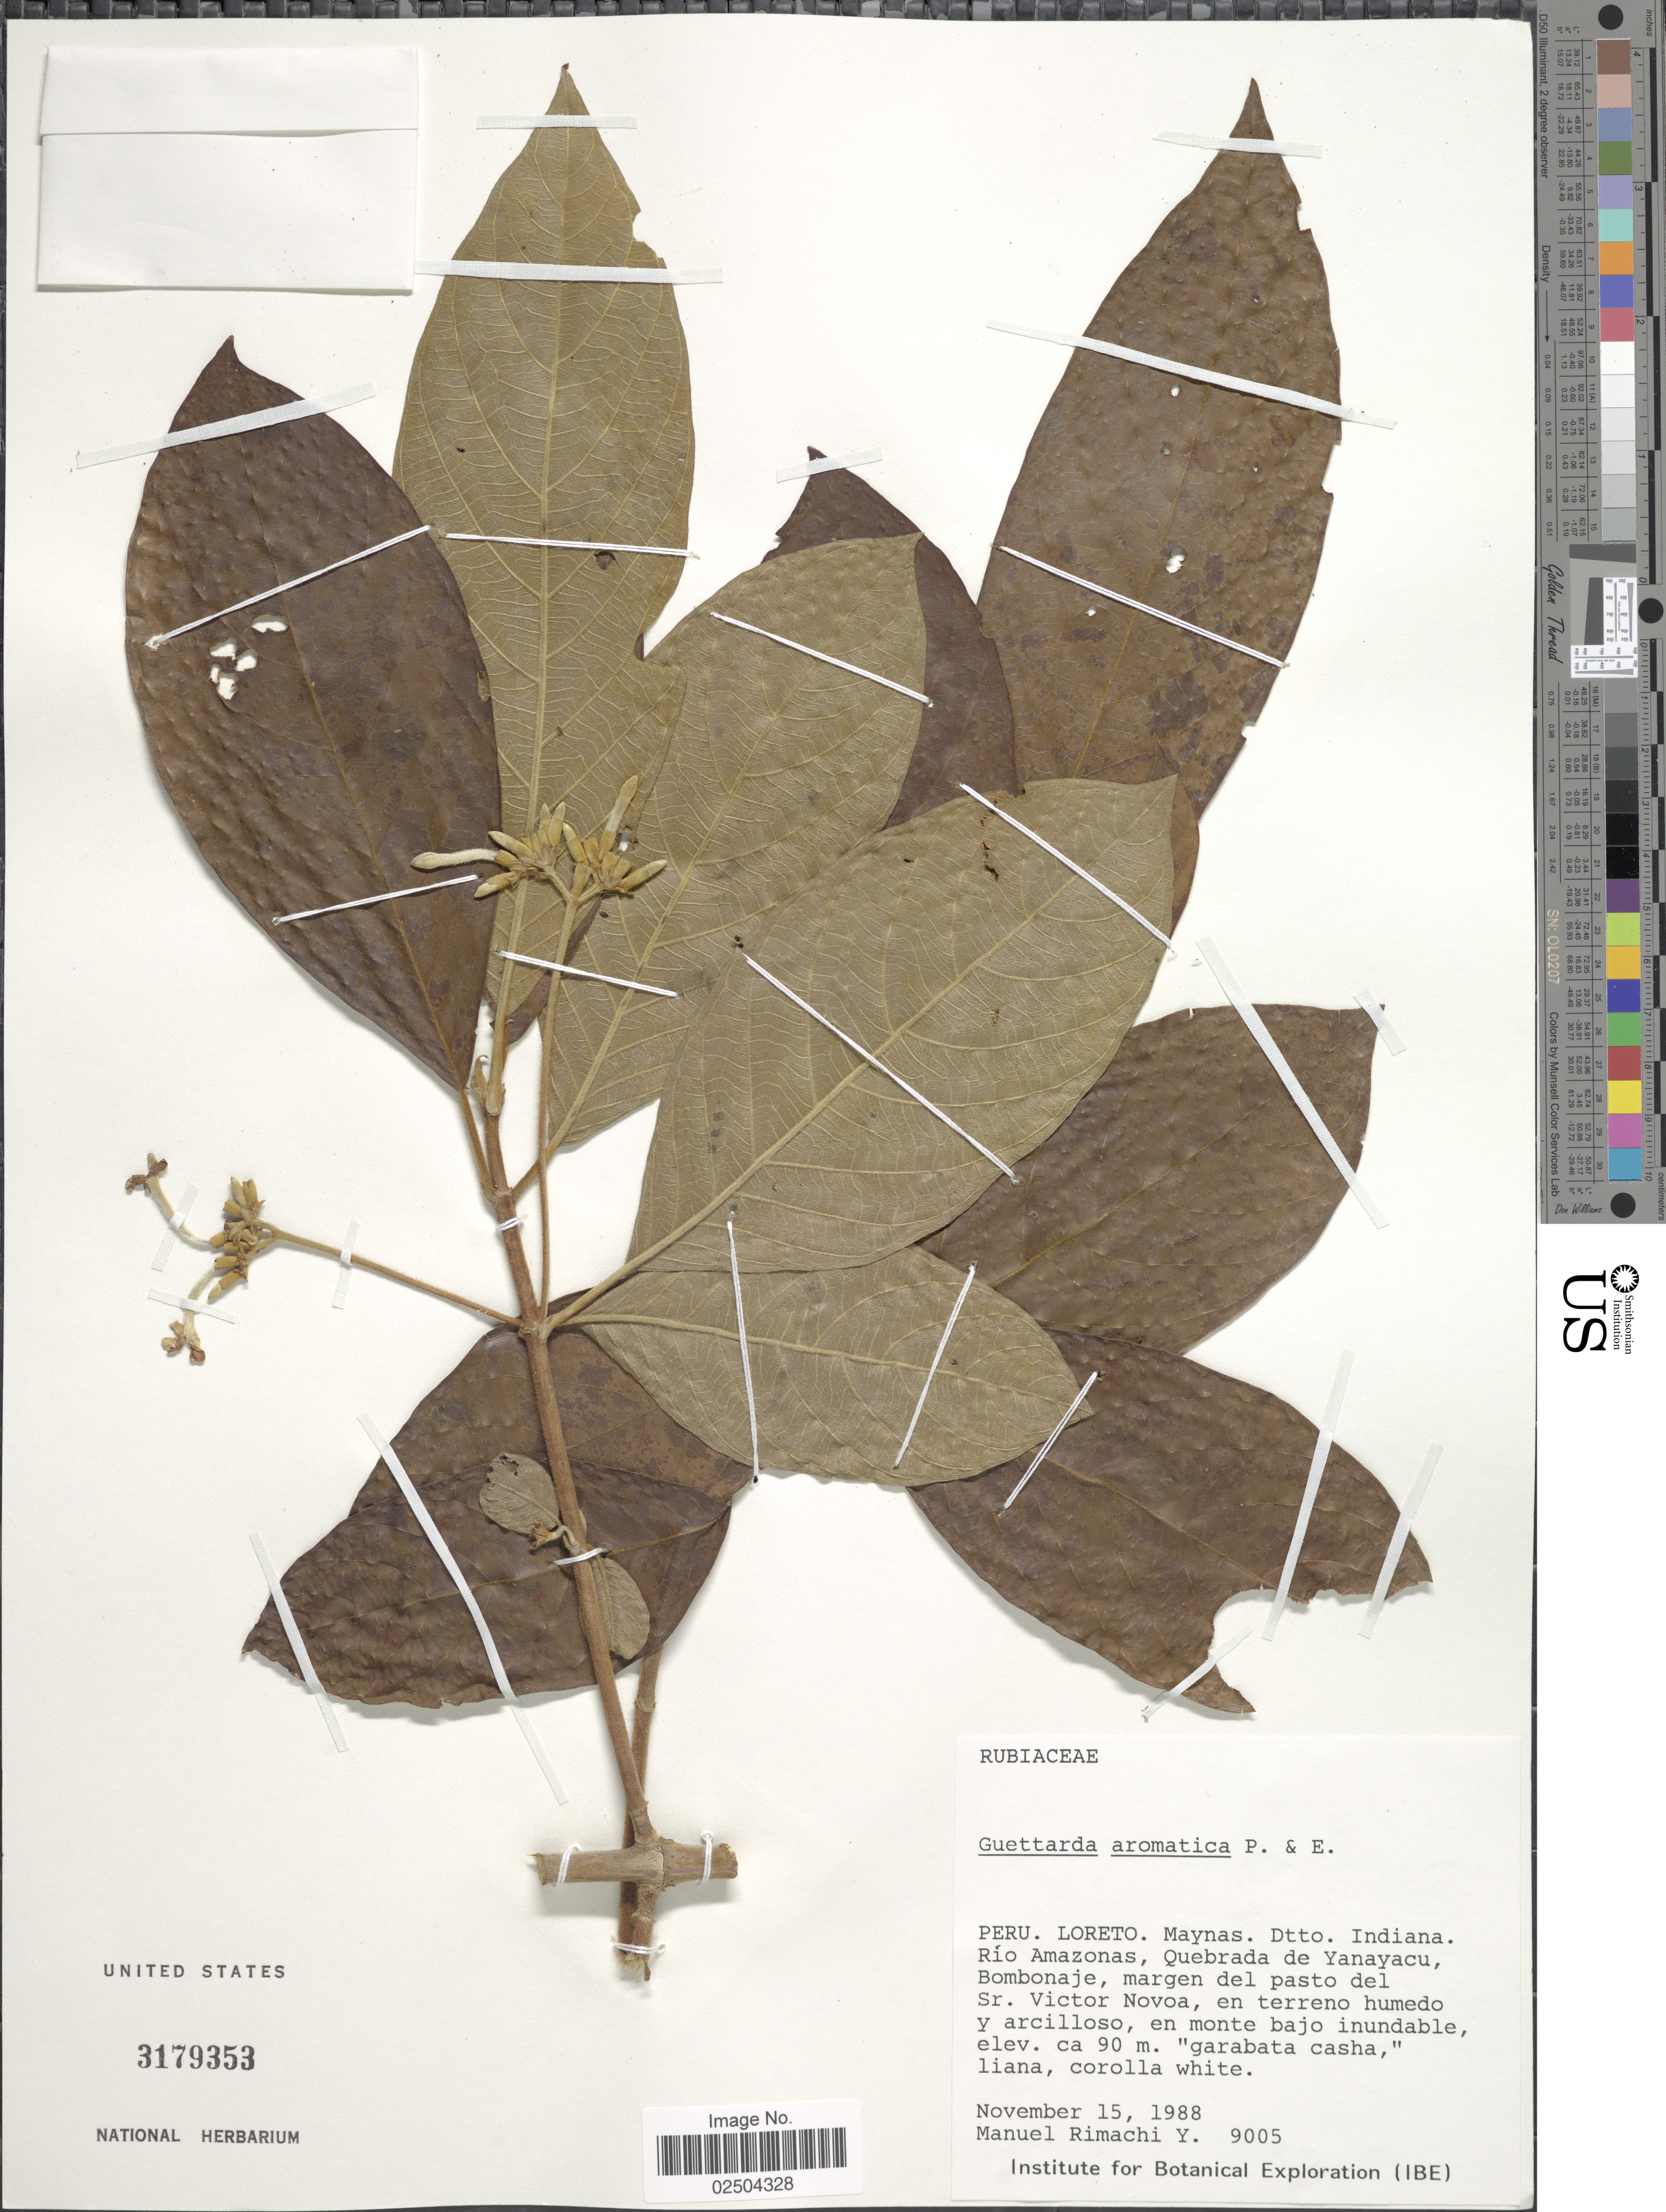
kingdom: Plantae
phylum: Tracheophyta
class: Magnoliopsida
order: Gentianales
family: Rubiaceae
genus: Guettarda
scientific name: Guettarda aromatica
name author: Poepp. & Endl.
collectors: M. Rimachi Y.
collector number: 9005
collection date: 1988-11-15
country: Peru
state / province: Loreto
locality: Peru, Loreto, Maynas, Dtto. Indiana, Rio Amazonas, Quebrada de Yanayacu, Bombanaje, margen del pasto del Sr. Victor Novoa, en terreno humedo y arcilloso, en monte bajo inundable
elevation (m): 90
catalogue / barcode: US 3179353